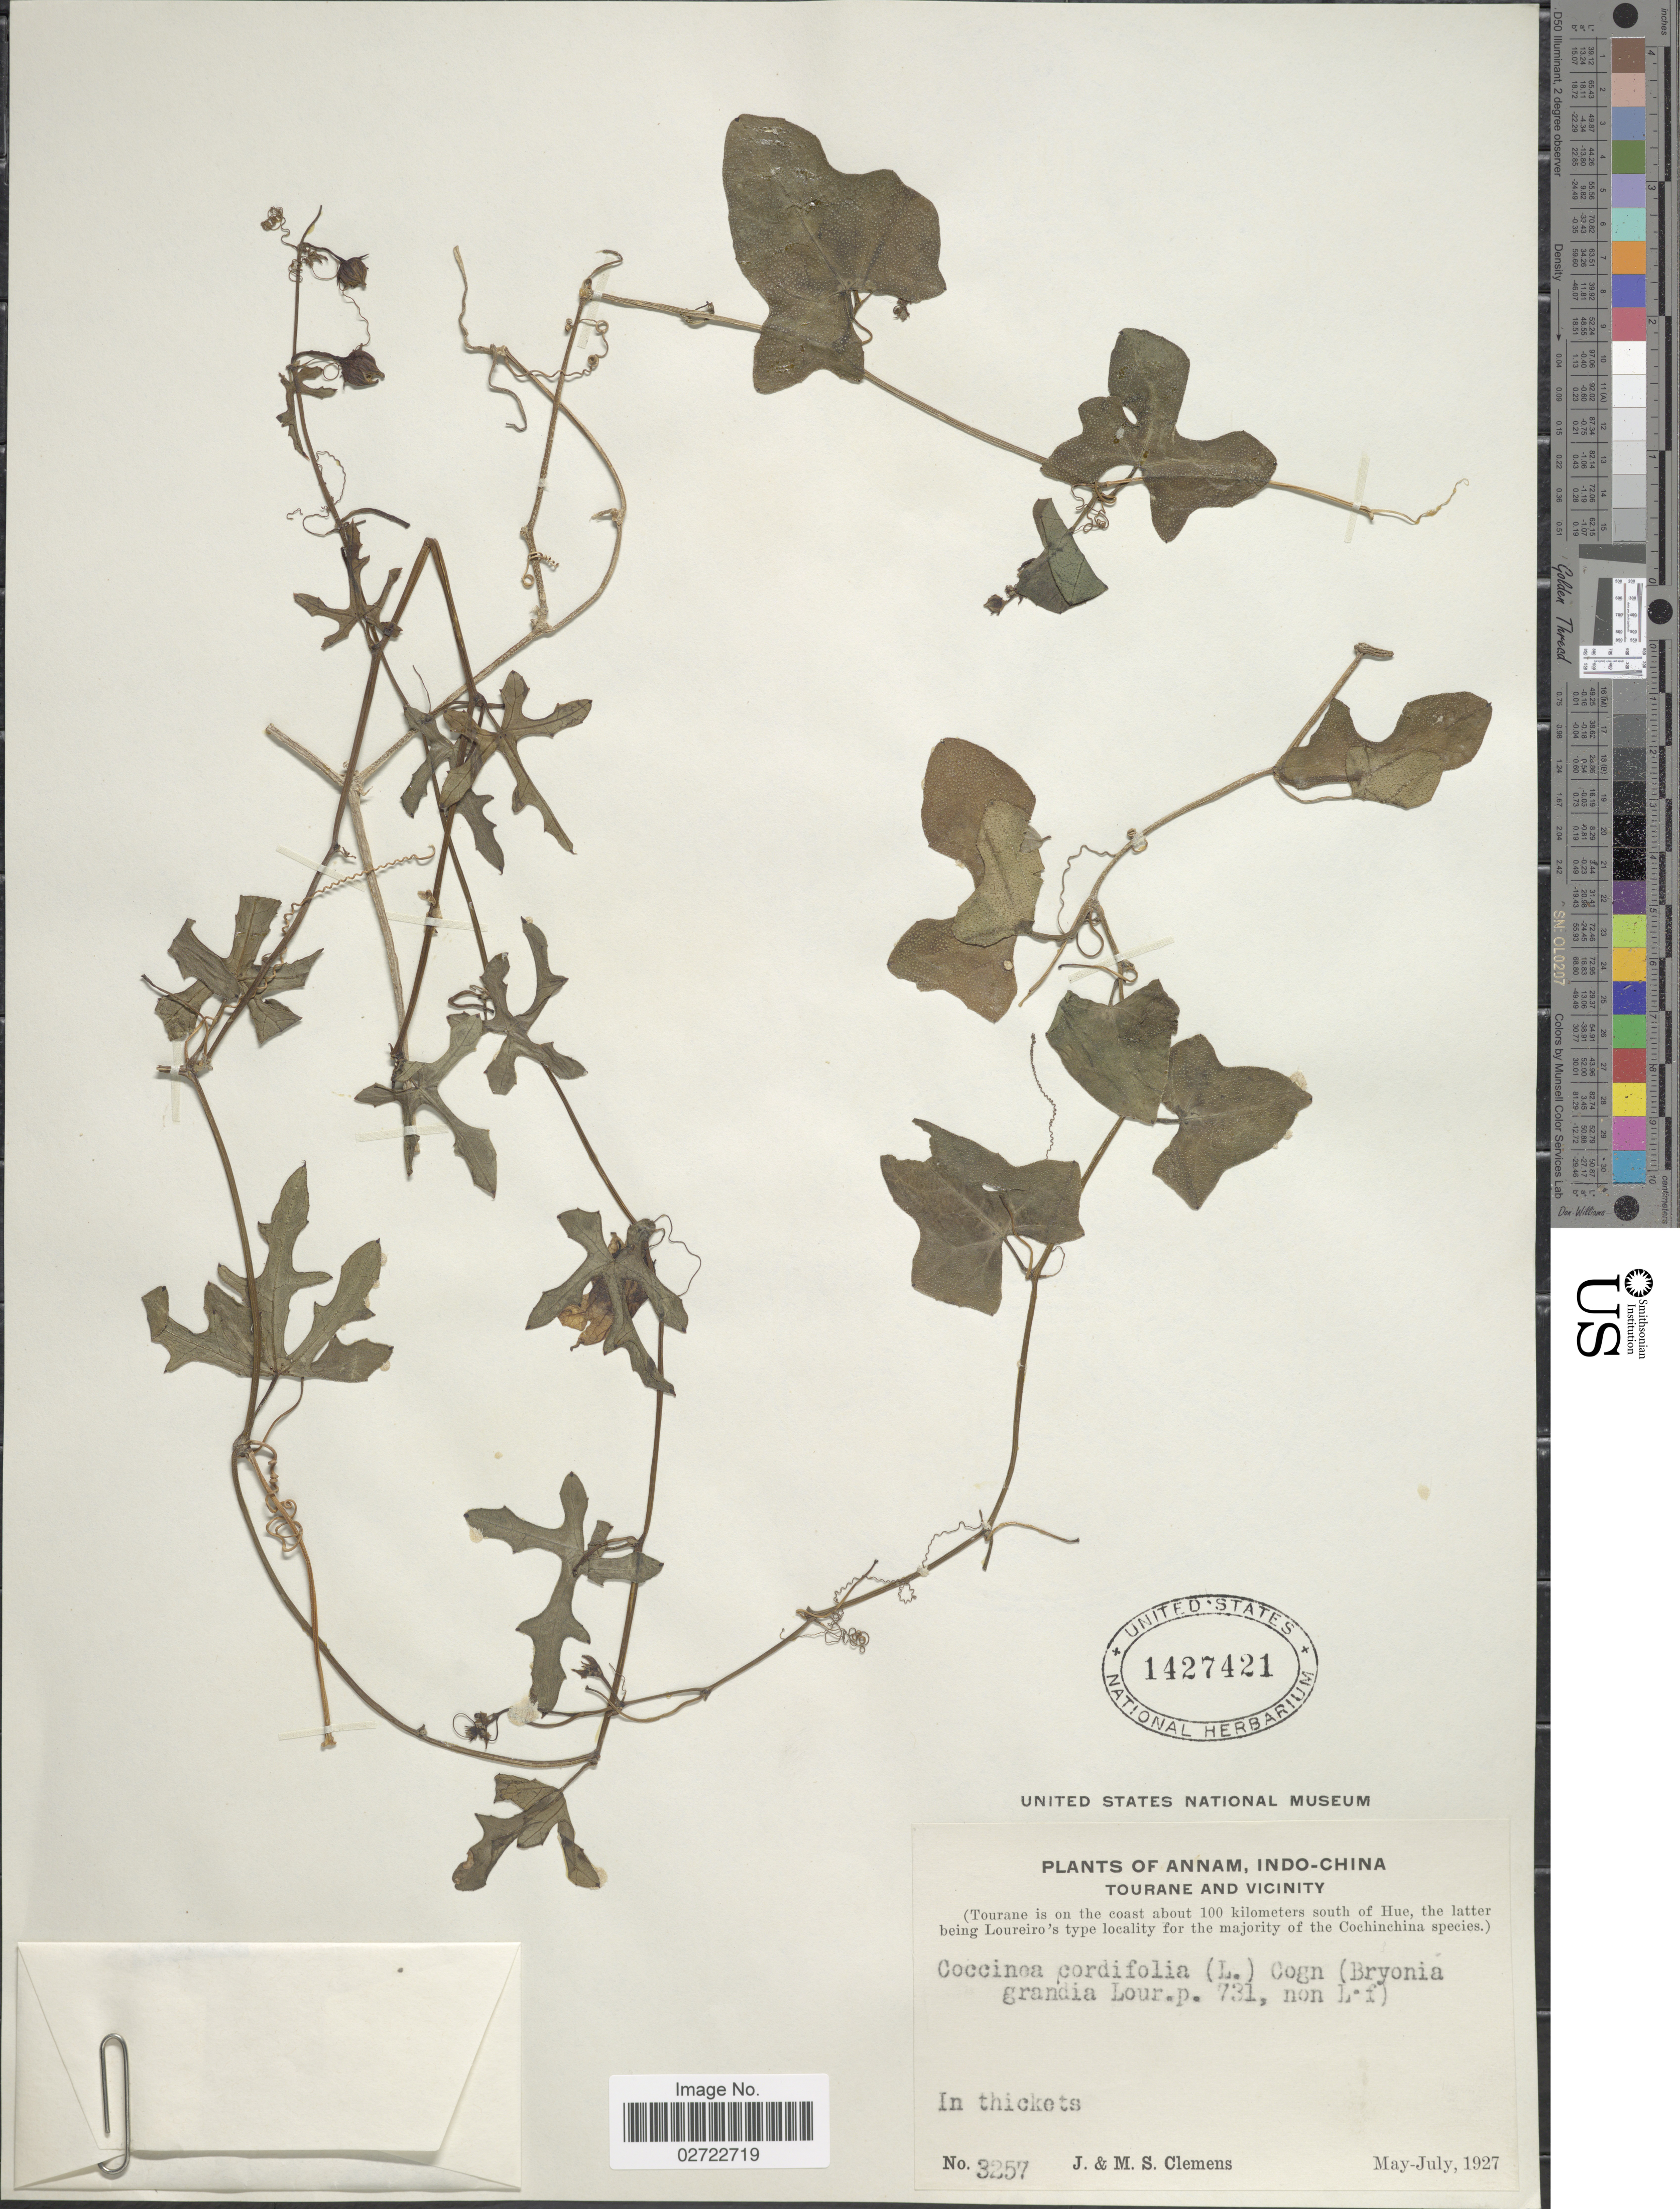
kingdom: Plantae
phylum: Tracheophyta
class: Magnoliopsida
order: Cucurbitales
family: Cucurbitaceae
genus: Coccinia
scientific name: Coccinia grandis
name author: (L.) Voigt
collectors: J. Clemens & M. S. Clemens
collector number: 3257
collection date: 1927-05/1927-07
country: Vietnam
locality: Annam, Indo-China Tourane and vicinity. (Tourane is on the coast about 100 kilometers south of Hue, the latter being Loureiro's type locality for the majority of the Cochinchina species).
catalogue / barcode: US 1427421